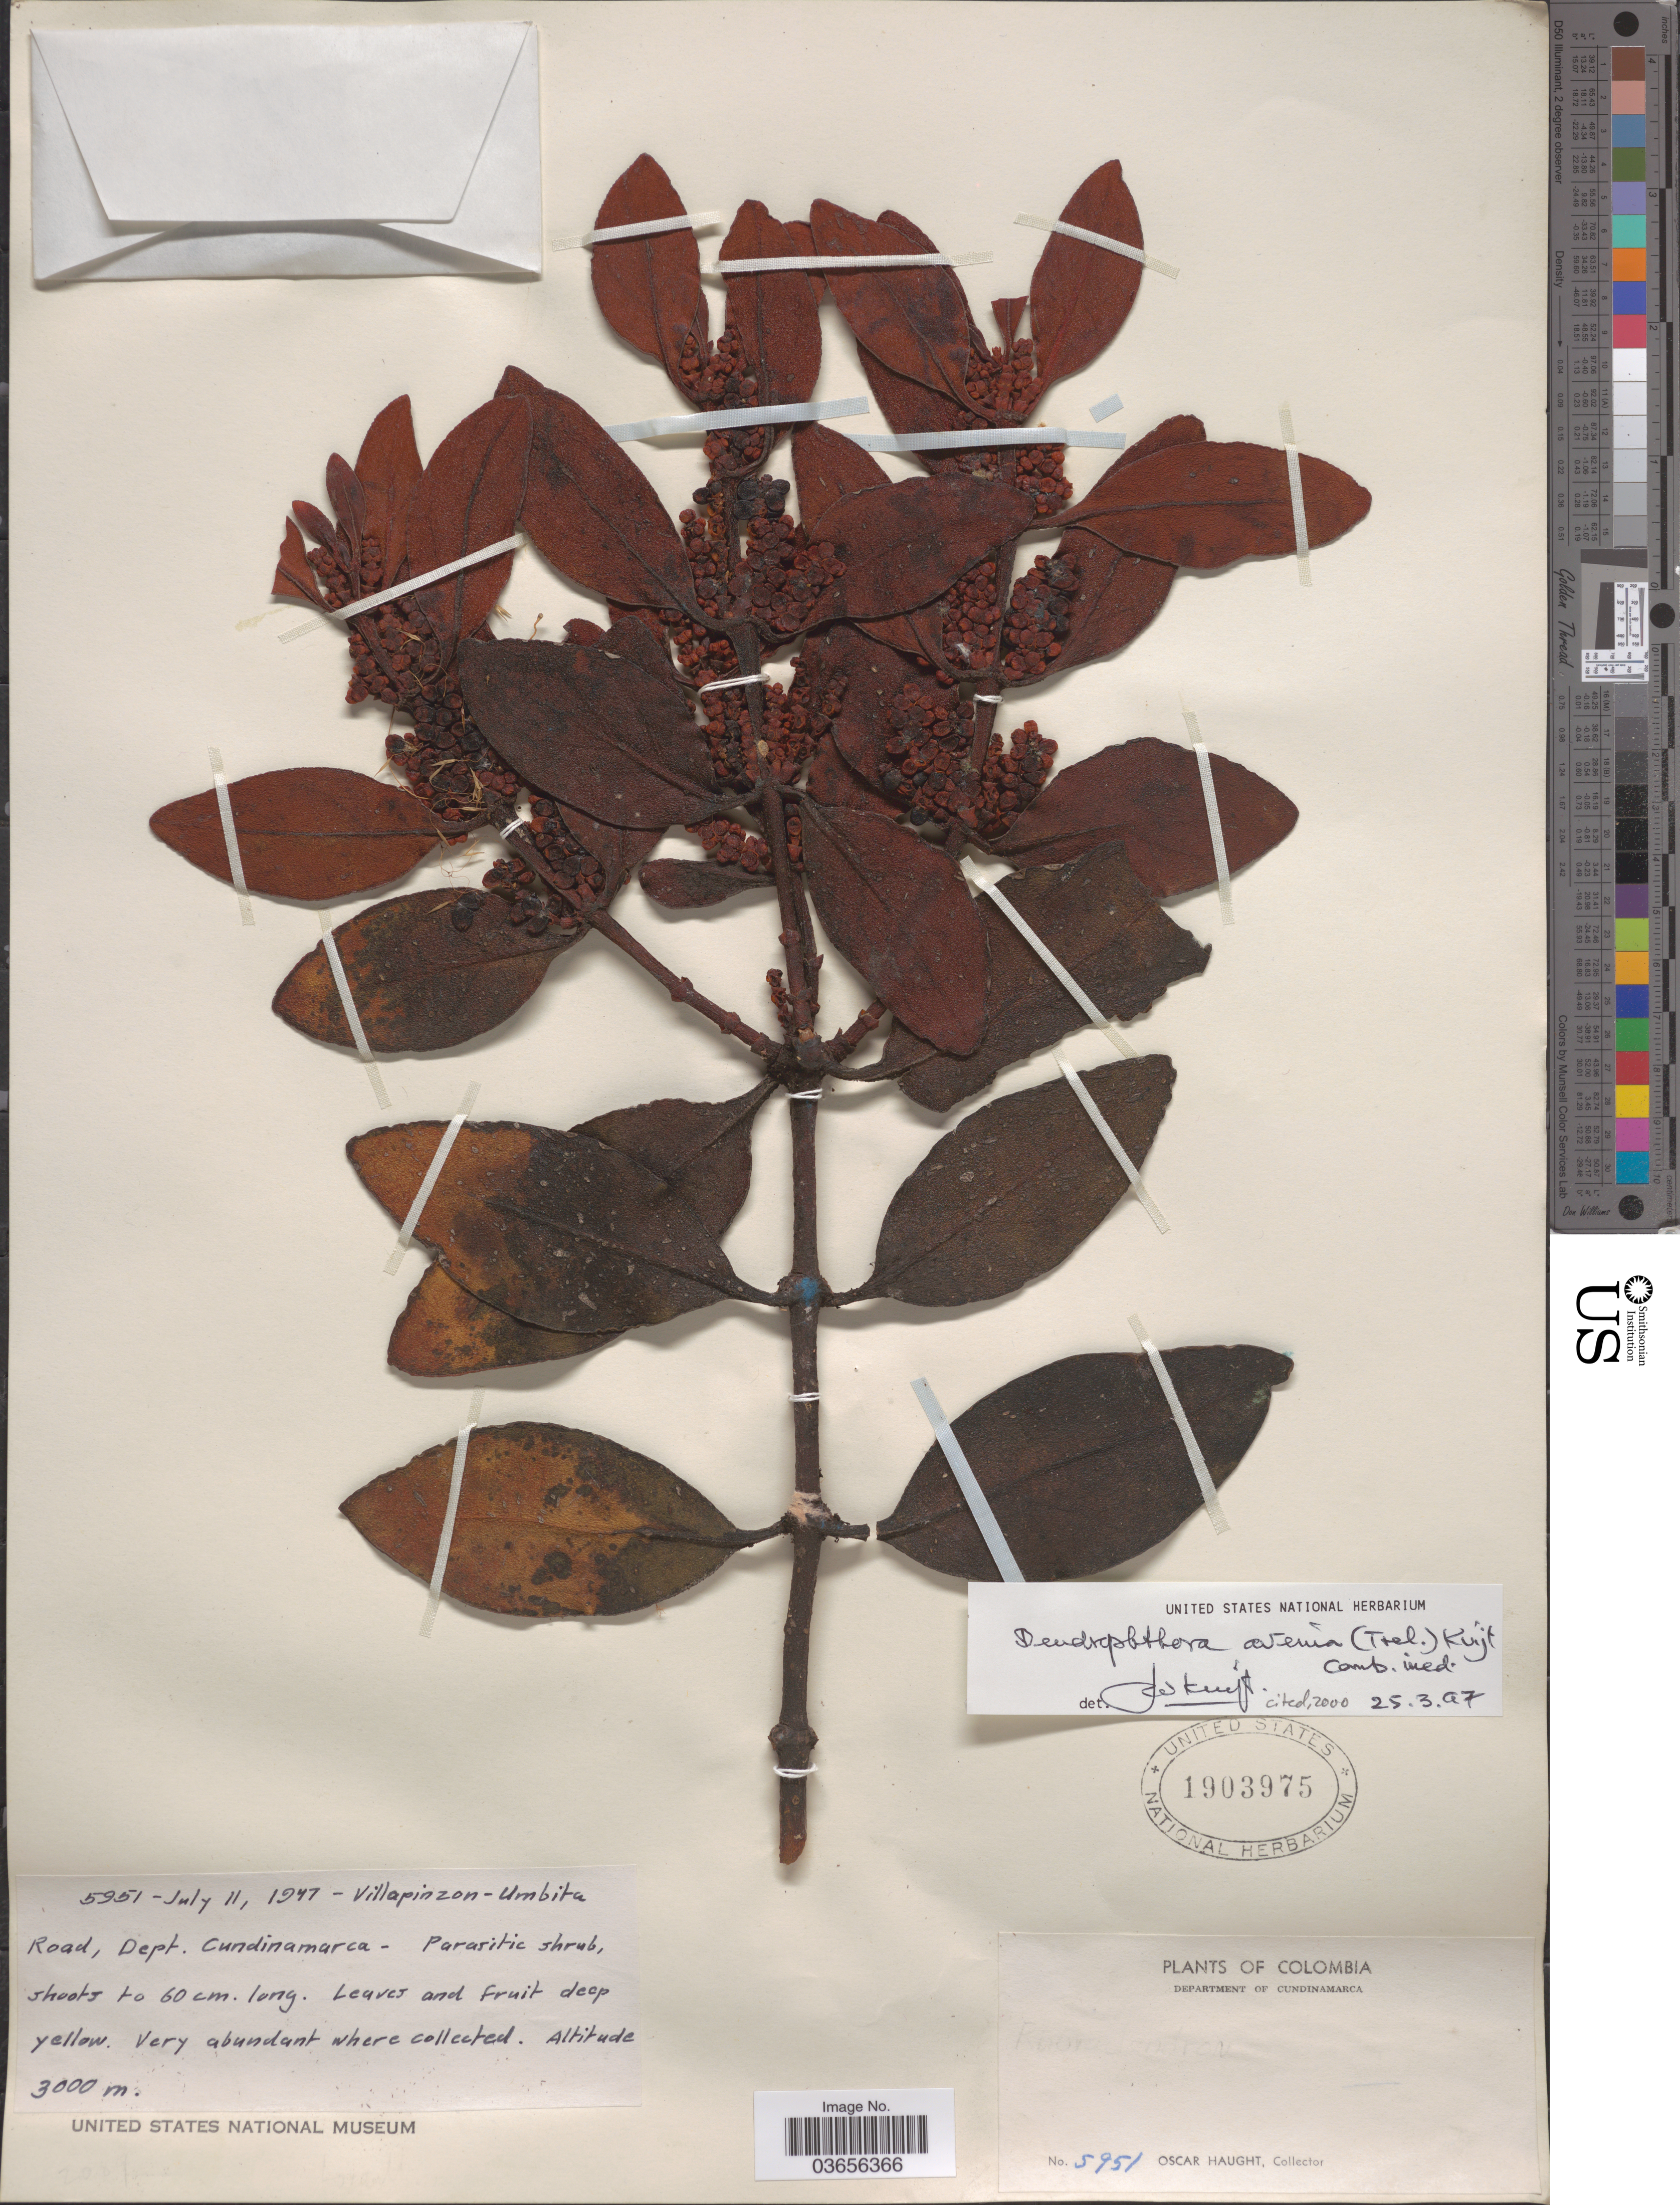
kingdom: Plantae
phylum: Tracheophyta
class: Magnoliopsida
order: Santalales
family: Viscaceae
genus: Dendrophthora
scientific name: Dendrophthora avenia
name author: (Trel.) Kuijt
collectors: O. Haught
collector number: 5951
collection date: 1947-07-11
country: Colombia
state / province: Cundinamarca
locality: Villapinzon- Umbita Road, Dept. Cundinamarca.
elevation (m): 3000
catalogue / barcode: US 1903975